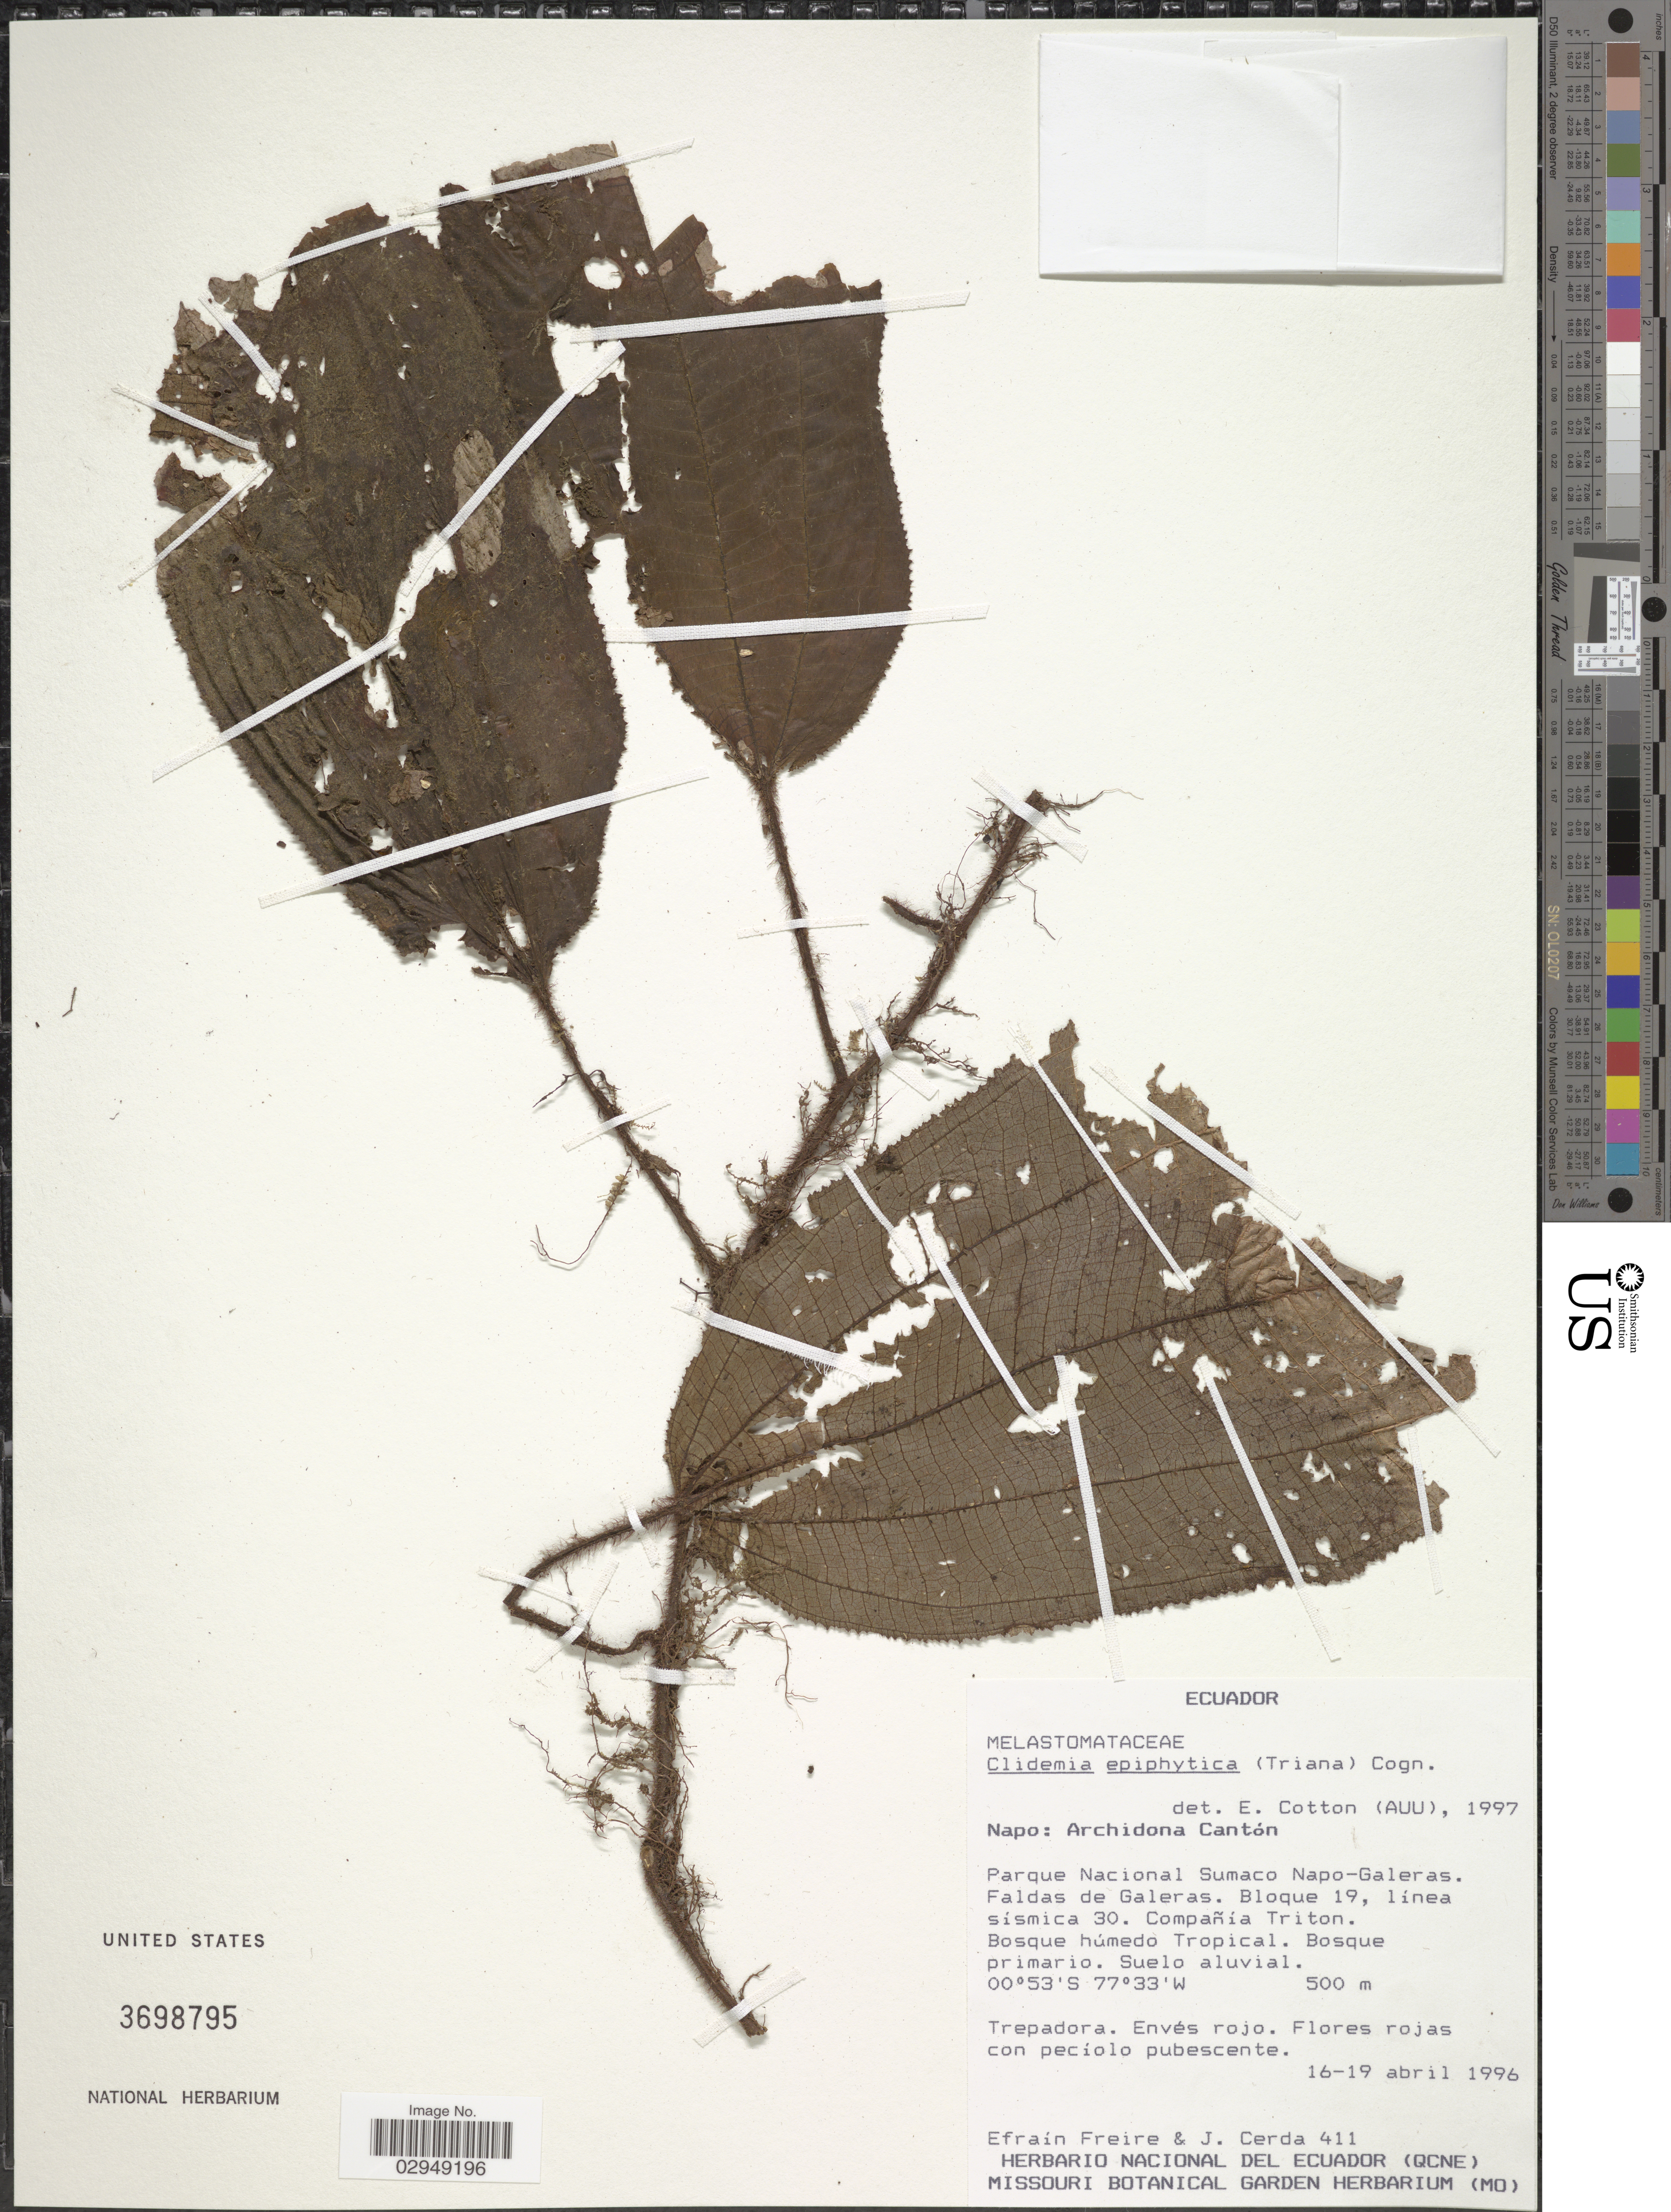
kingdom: Plantae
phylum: Tracheophyta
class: Magnoliopsida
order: Myrtales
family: Melastomataceae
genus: Clidemia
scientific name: Clidemia epiphytica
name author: (Triana) Cogn.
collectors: E. Freire & J. Cerda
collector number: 411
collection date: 1996-04-16/1996-04-19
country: Ecuador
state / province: Napo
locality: Archidona Cantón, Parque Nacional Sumaco Napo-Galeras, Faldas de Galeras, Bloque 19, línea sísmica 30, Compañía Triton.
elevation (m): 500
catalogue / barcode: US 3698795